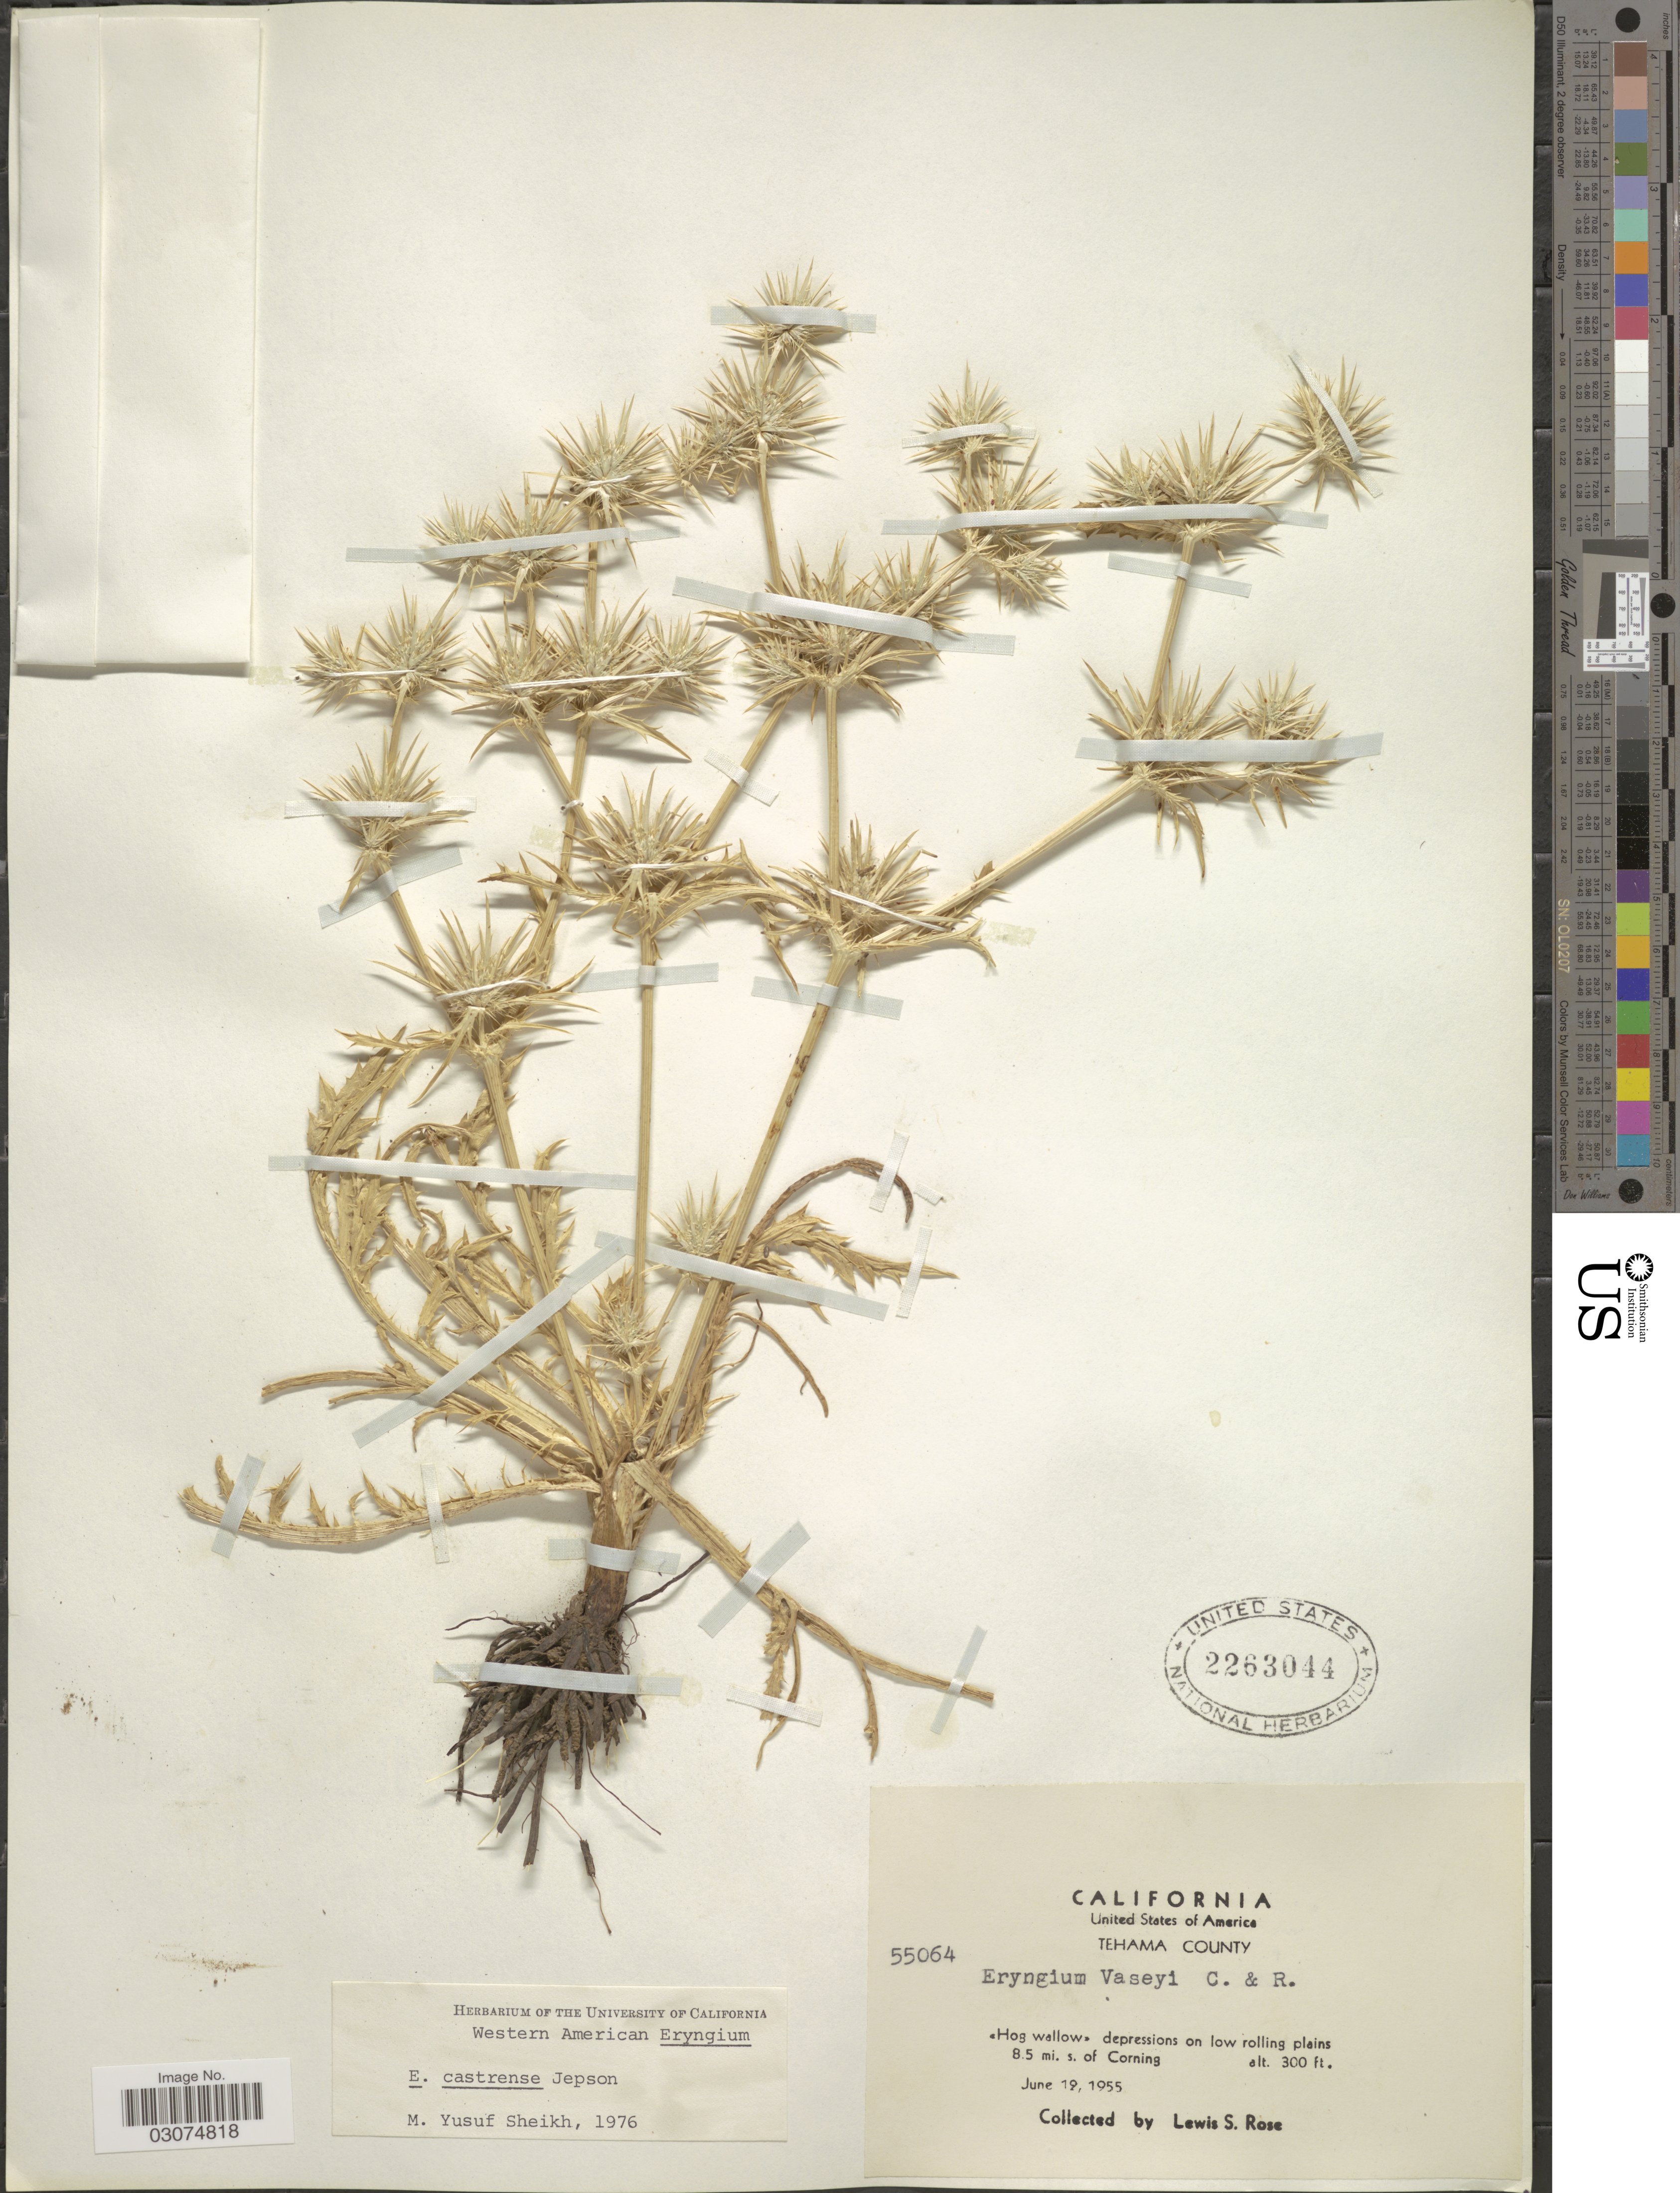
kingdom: Plantae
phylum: Tracheophyta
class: Magnoliopsida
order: Apiales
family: Apiaceae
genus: Eryngium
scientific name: Eryngium castrense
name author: Jeps.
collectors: L. S. Rose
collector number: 55064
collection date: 1955-06-19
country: United States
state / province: California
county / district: Tehama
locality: Tehama County. On rolling plains 8.5 mi. s. of Corning.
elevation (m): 91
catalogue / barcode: US 2263044